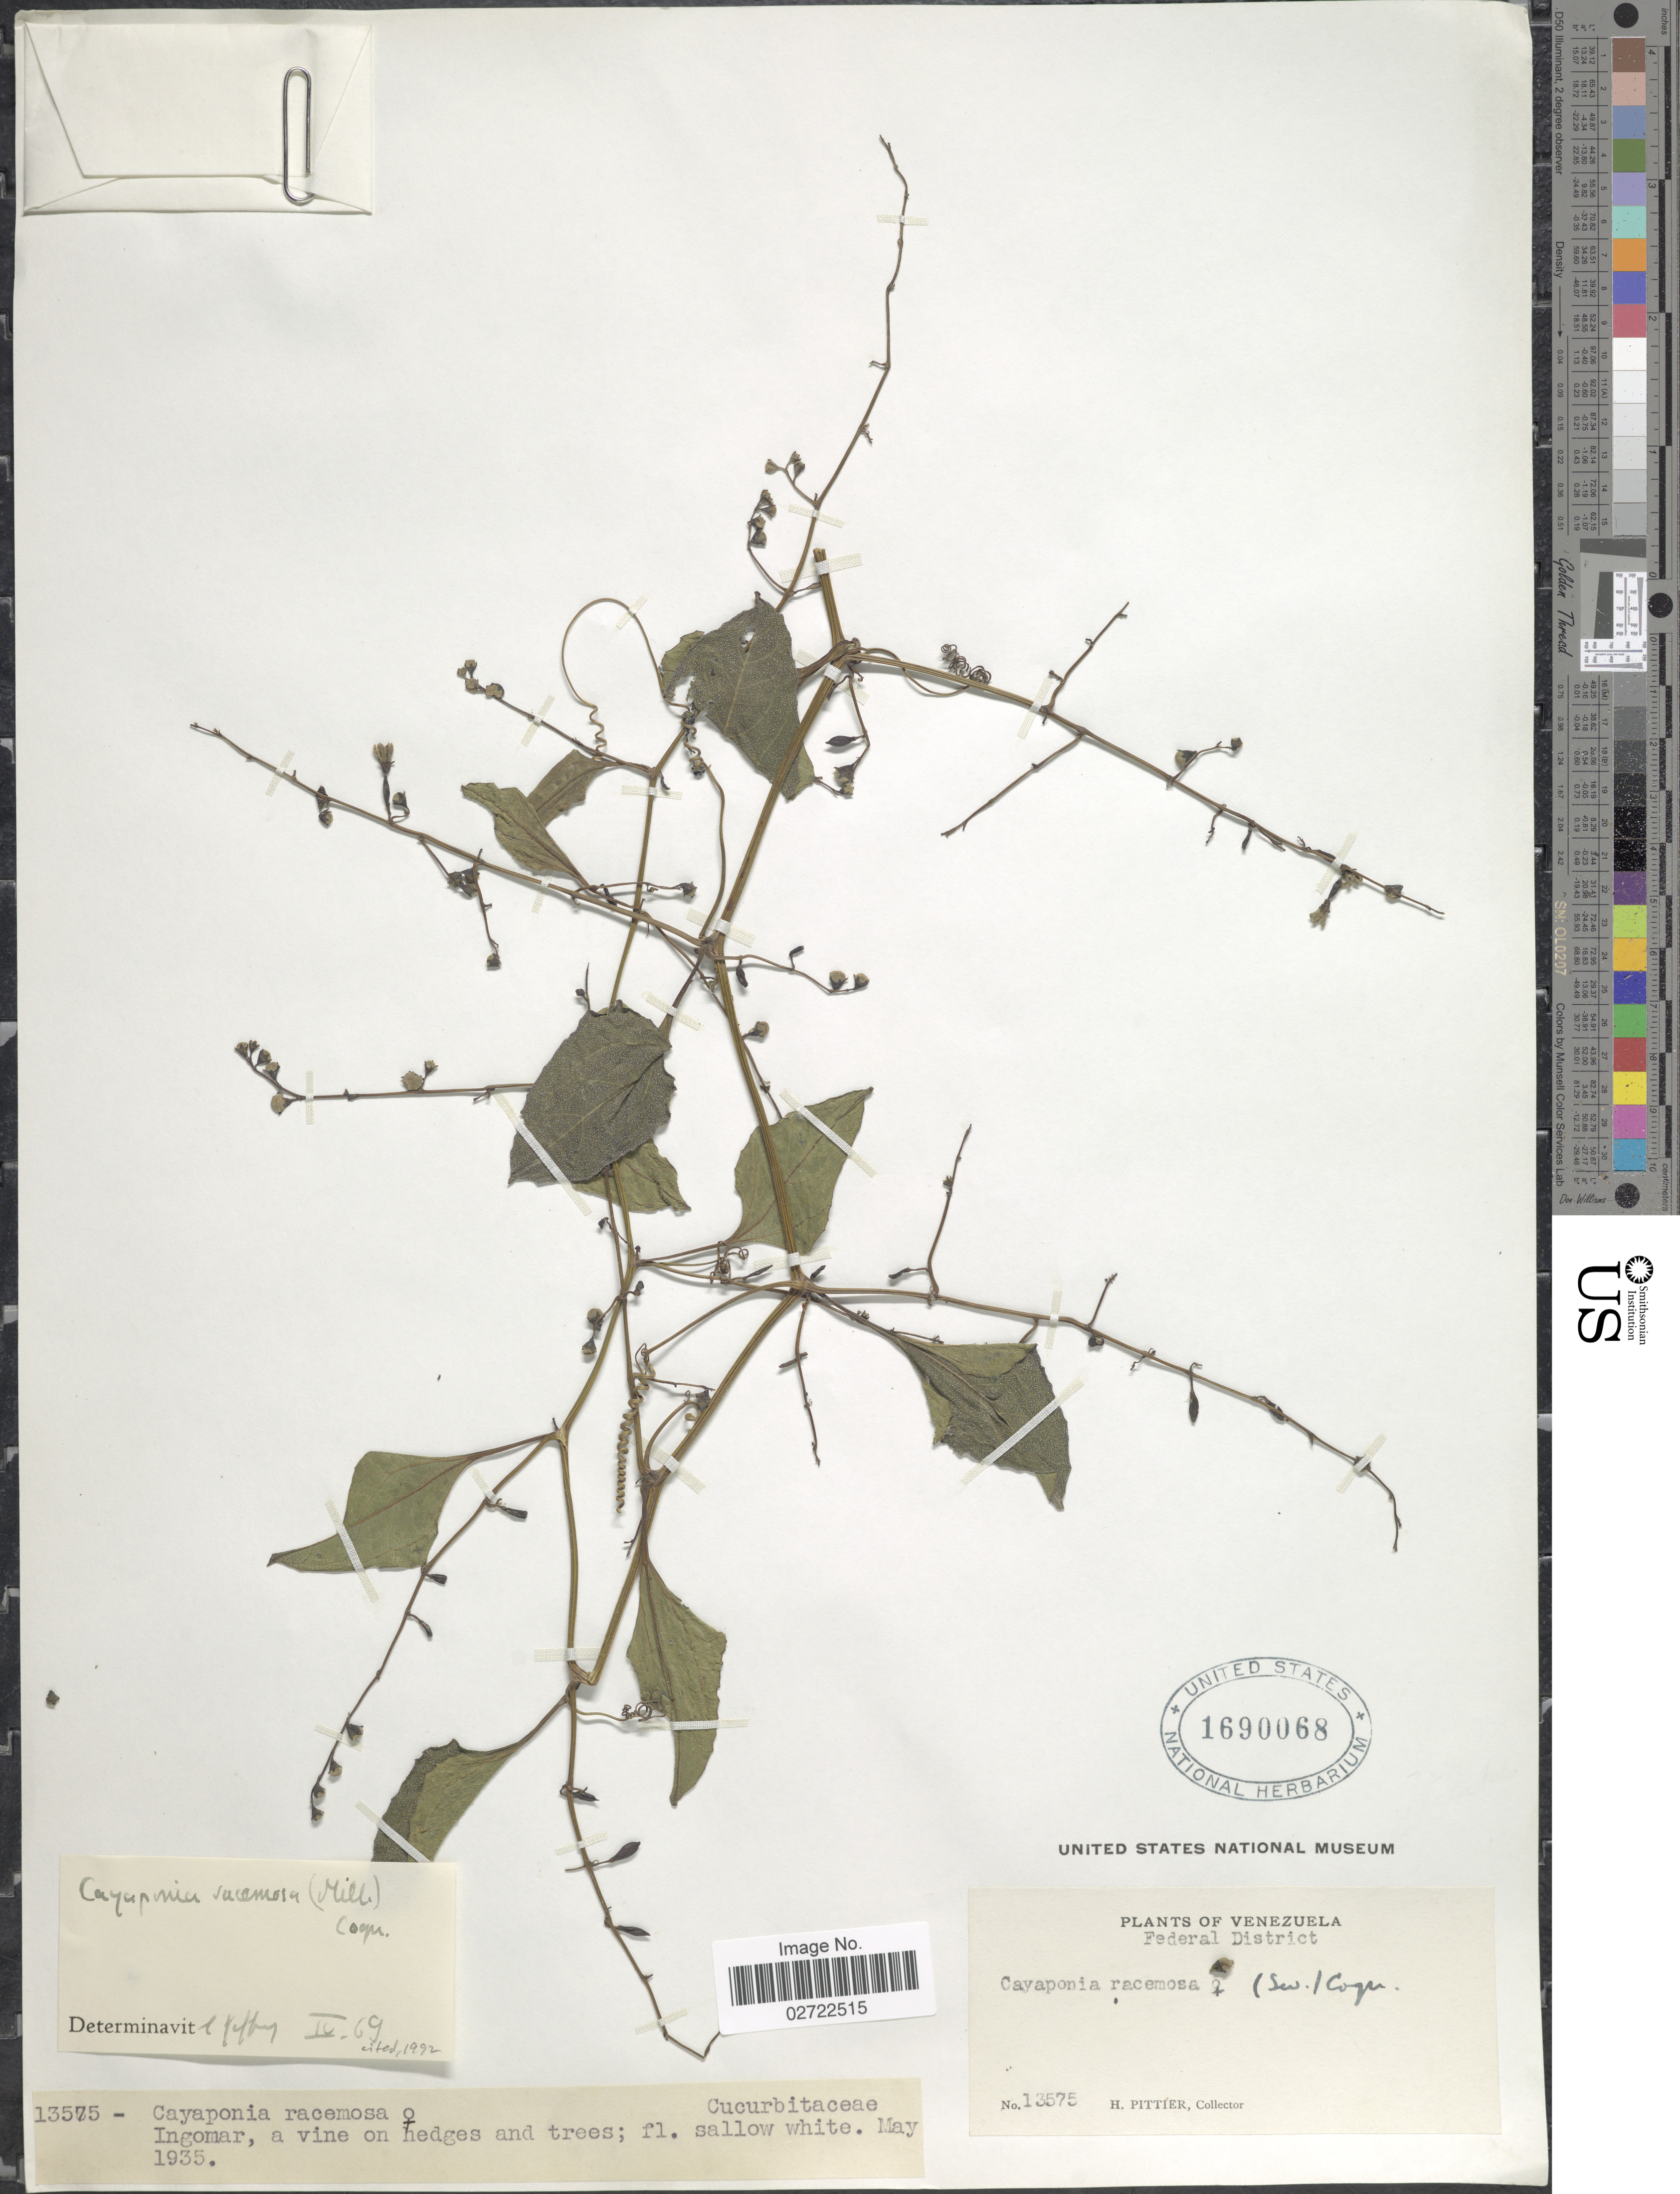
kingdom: Plantae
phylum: Tracheophyta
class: Magnoliopsida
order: Cucurbitales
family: Cucurbitaceae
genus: Cayaponia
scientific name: Cayaponia racemosa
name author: (Mill.) Cogn.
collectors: H. F. Pittier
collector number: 13575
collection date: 1935-05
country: Venezuela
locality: Federal District. Ingomar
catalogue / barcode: US 1690068